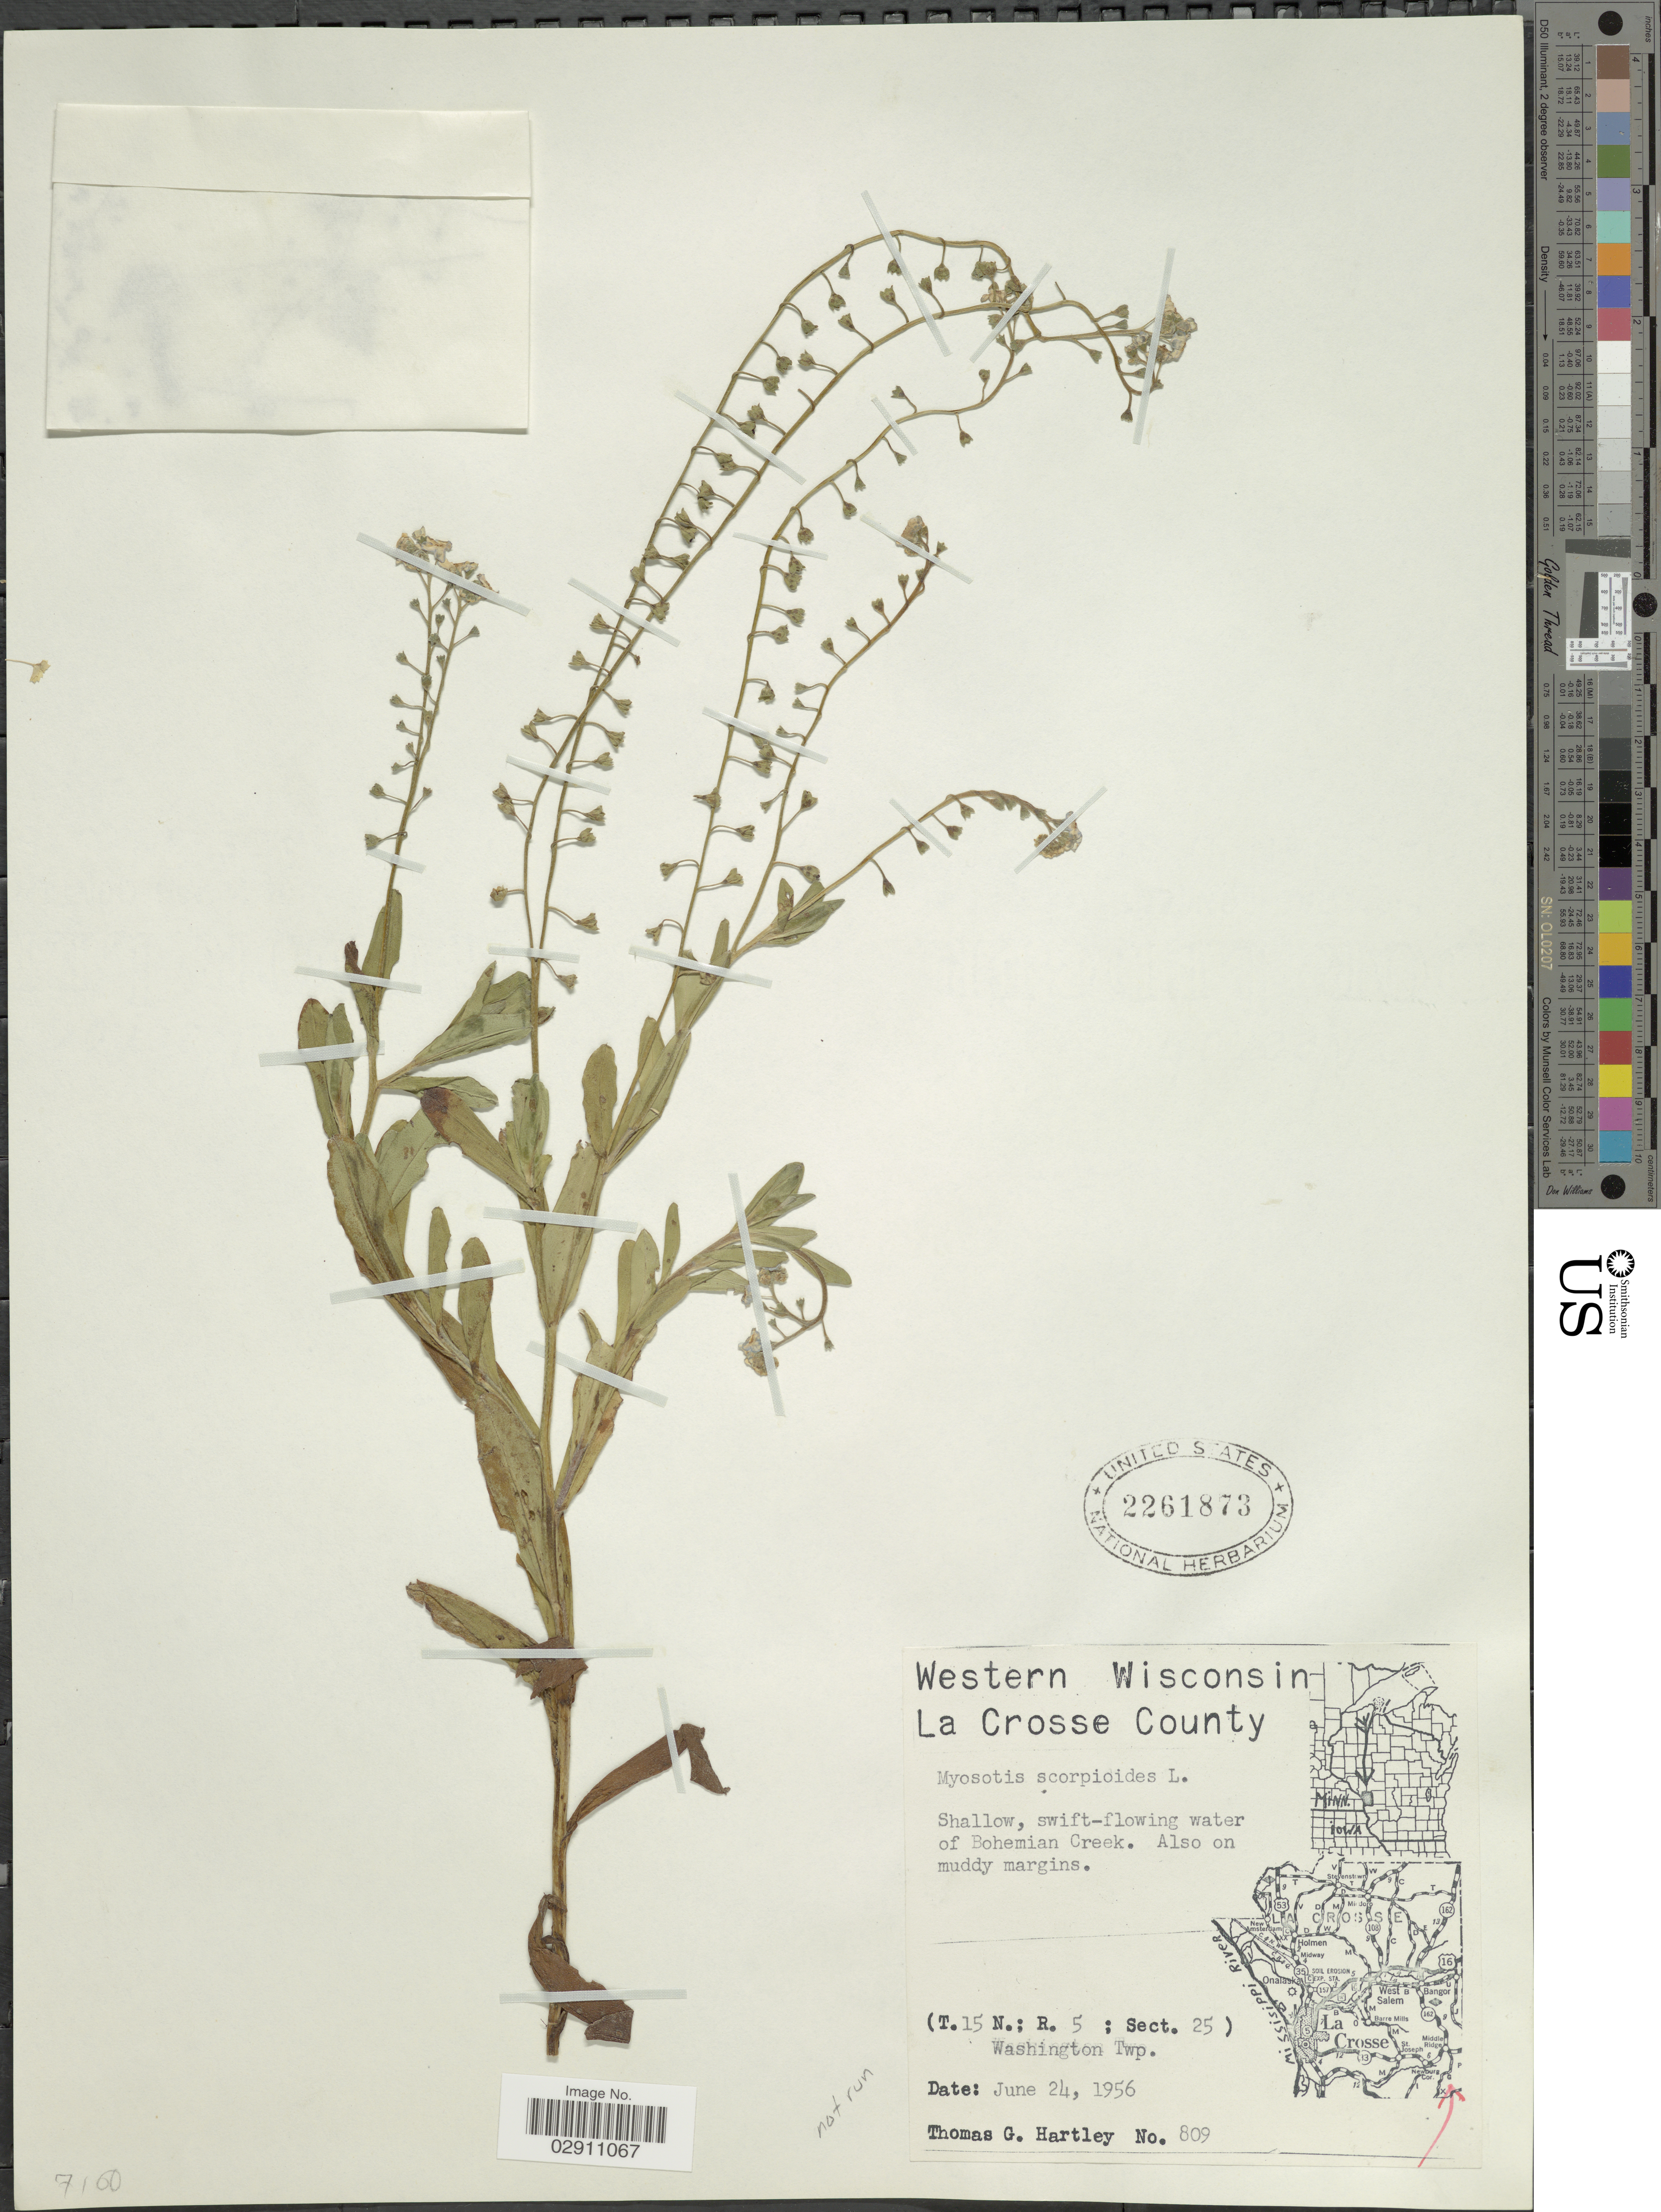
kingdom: Plantae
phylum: Tracheophyta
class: Magnoliopsida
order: Boraginales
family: Boraginaceae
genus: Myosotis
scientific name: Myosotis scorpioides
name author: L.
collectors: T. G. Hartley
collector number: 809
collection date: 1956-06-24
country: United States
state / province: Wisconsin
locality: Western Wisconsin, La Crosse County, Shallow, swift-flowing water of Bohemian Creek, (T.15 N.; R. 5; Sect. 25) Washington Twp.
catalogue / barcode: US 2261873